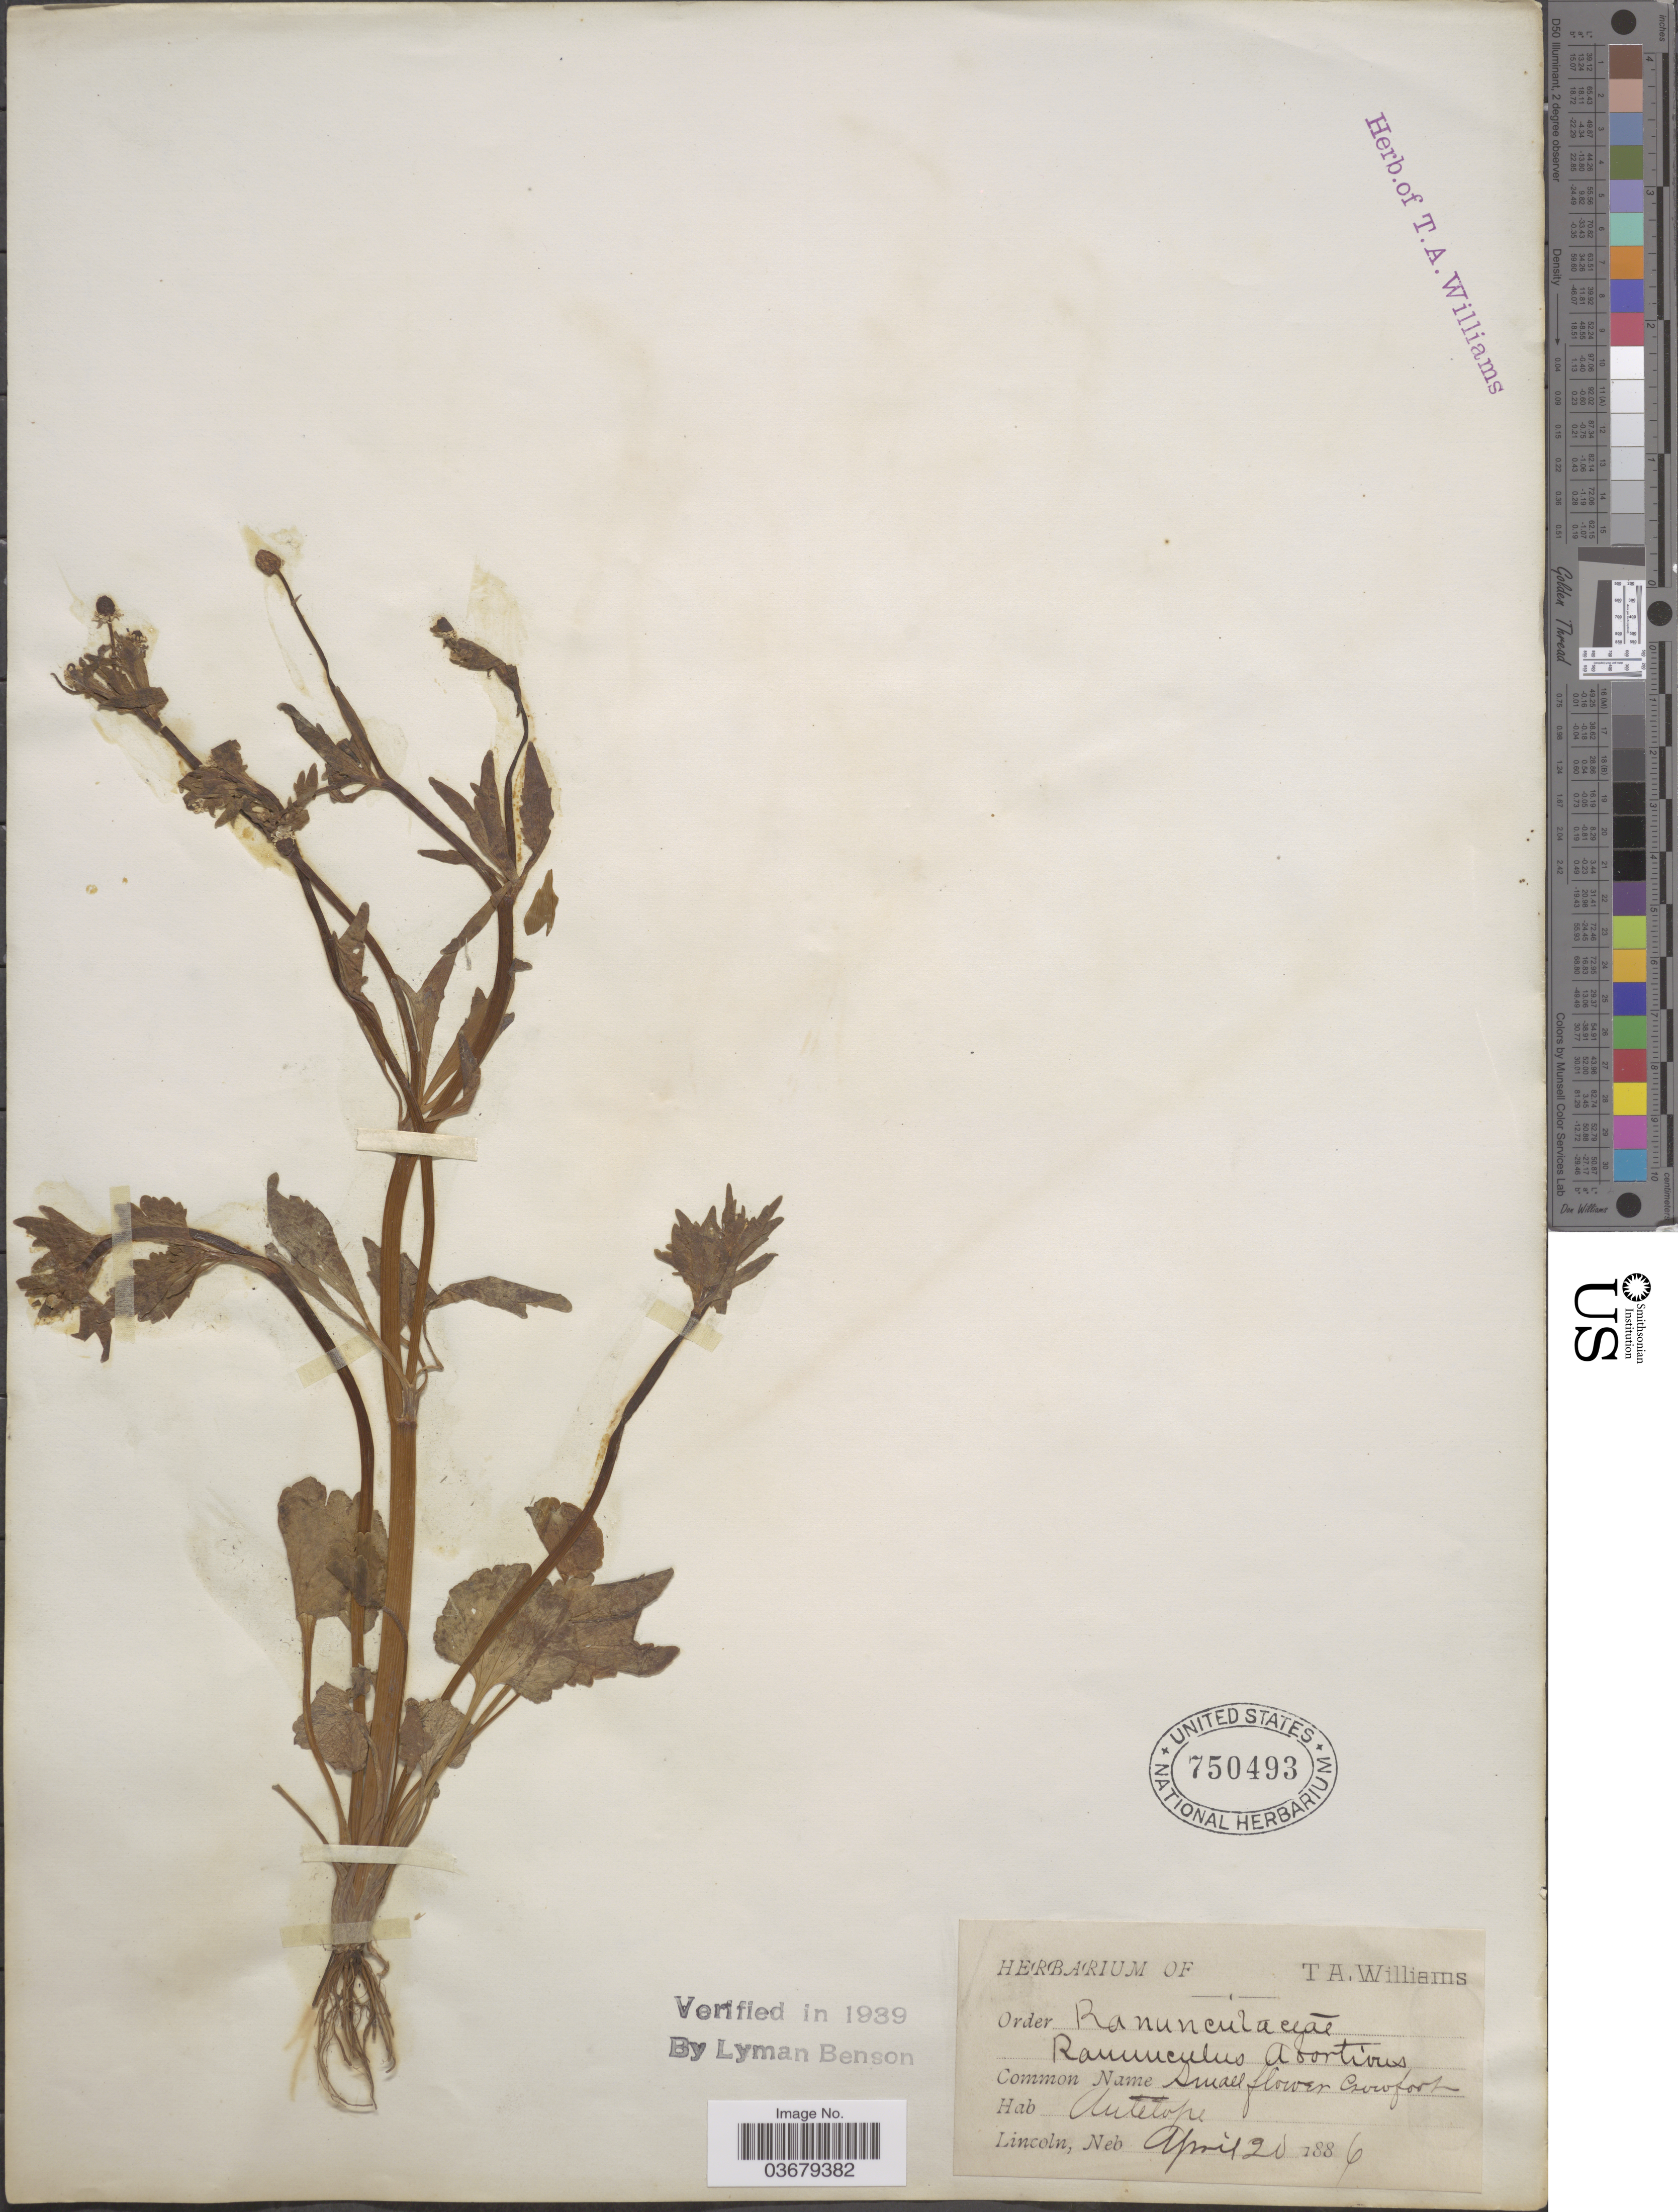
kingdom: Plantae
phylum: Tracheophyta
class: Magnoliopsida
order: Ranunculales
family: Ranunculaceae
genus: Ranunculus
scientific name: Ranunculus abortivus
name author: L.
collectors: ex herb. Thos. A. Williams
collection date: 1886-04-20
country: United States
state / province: Nebraska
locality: Antelope. Lincoln.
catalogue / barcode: US 750493